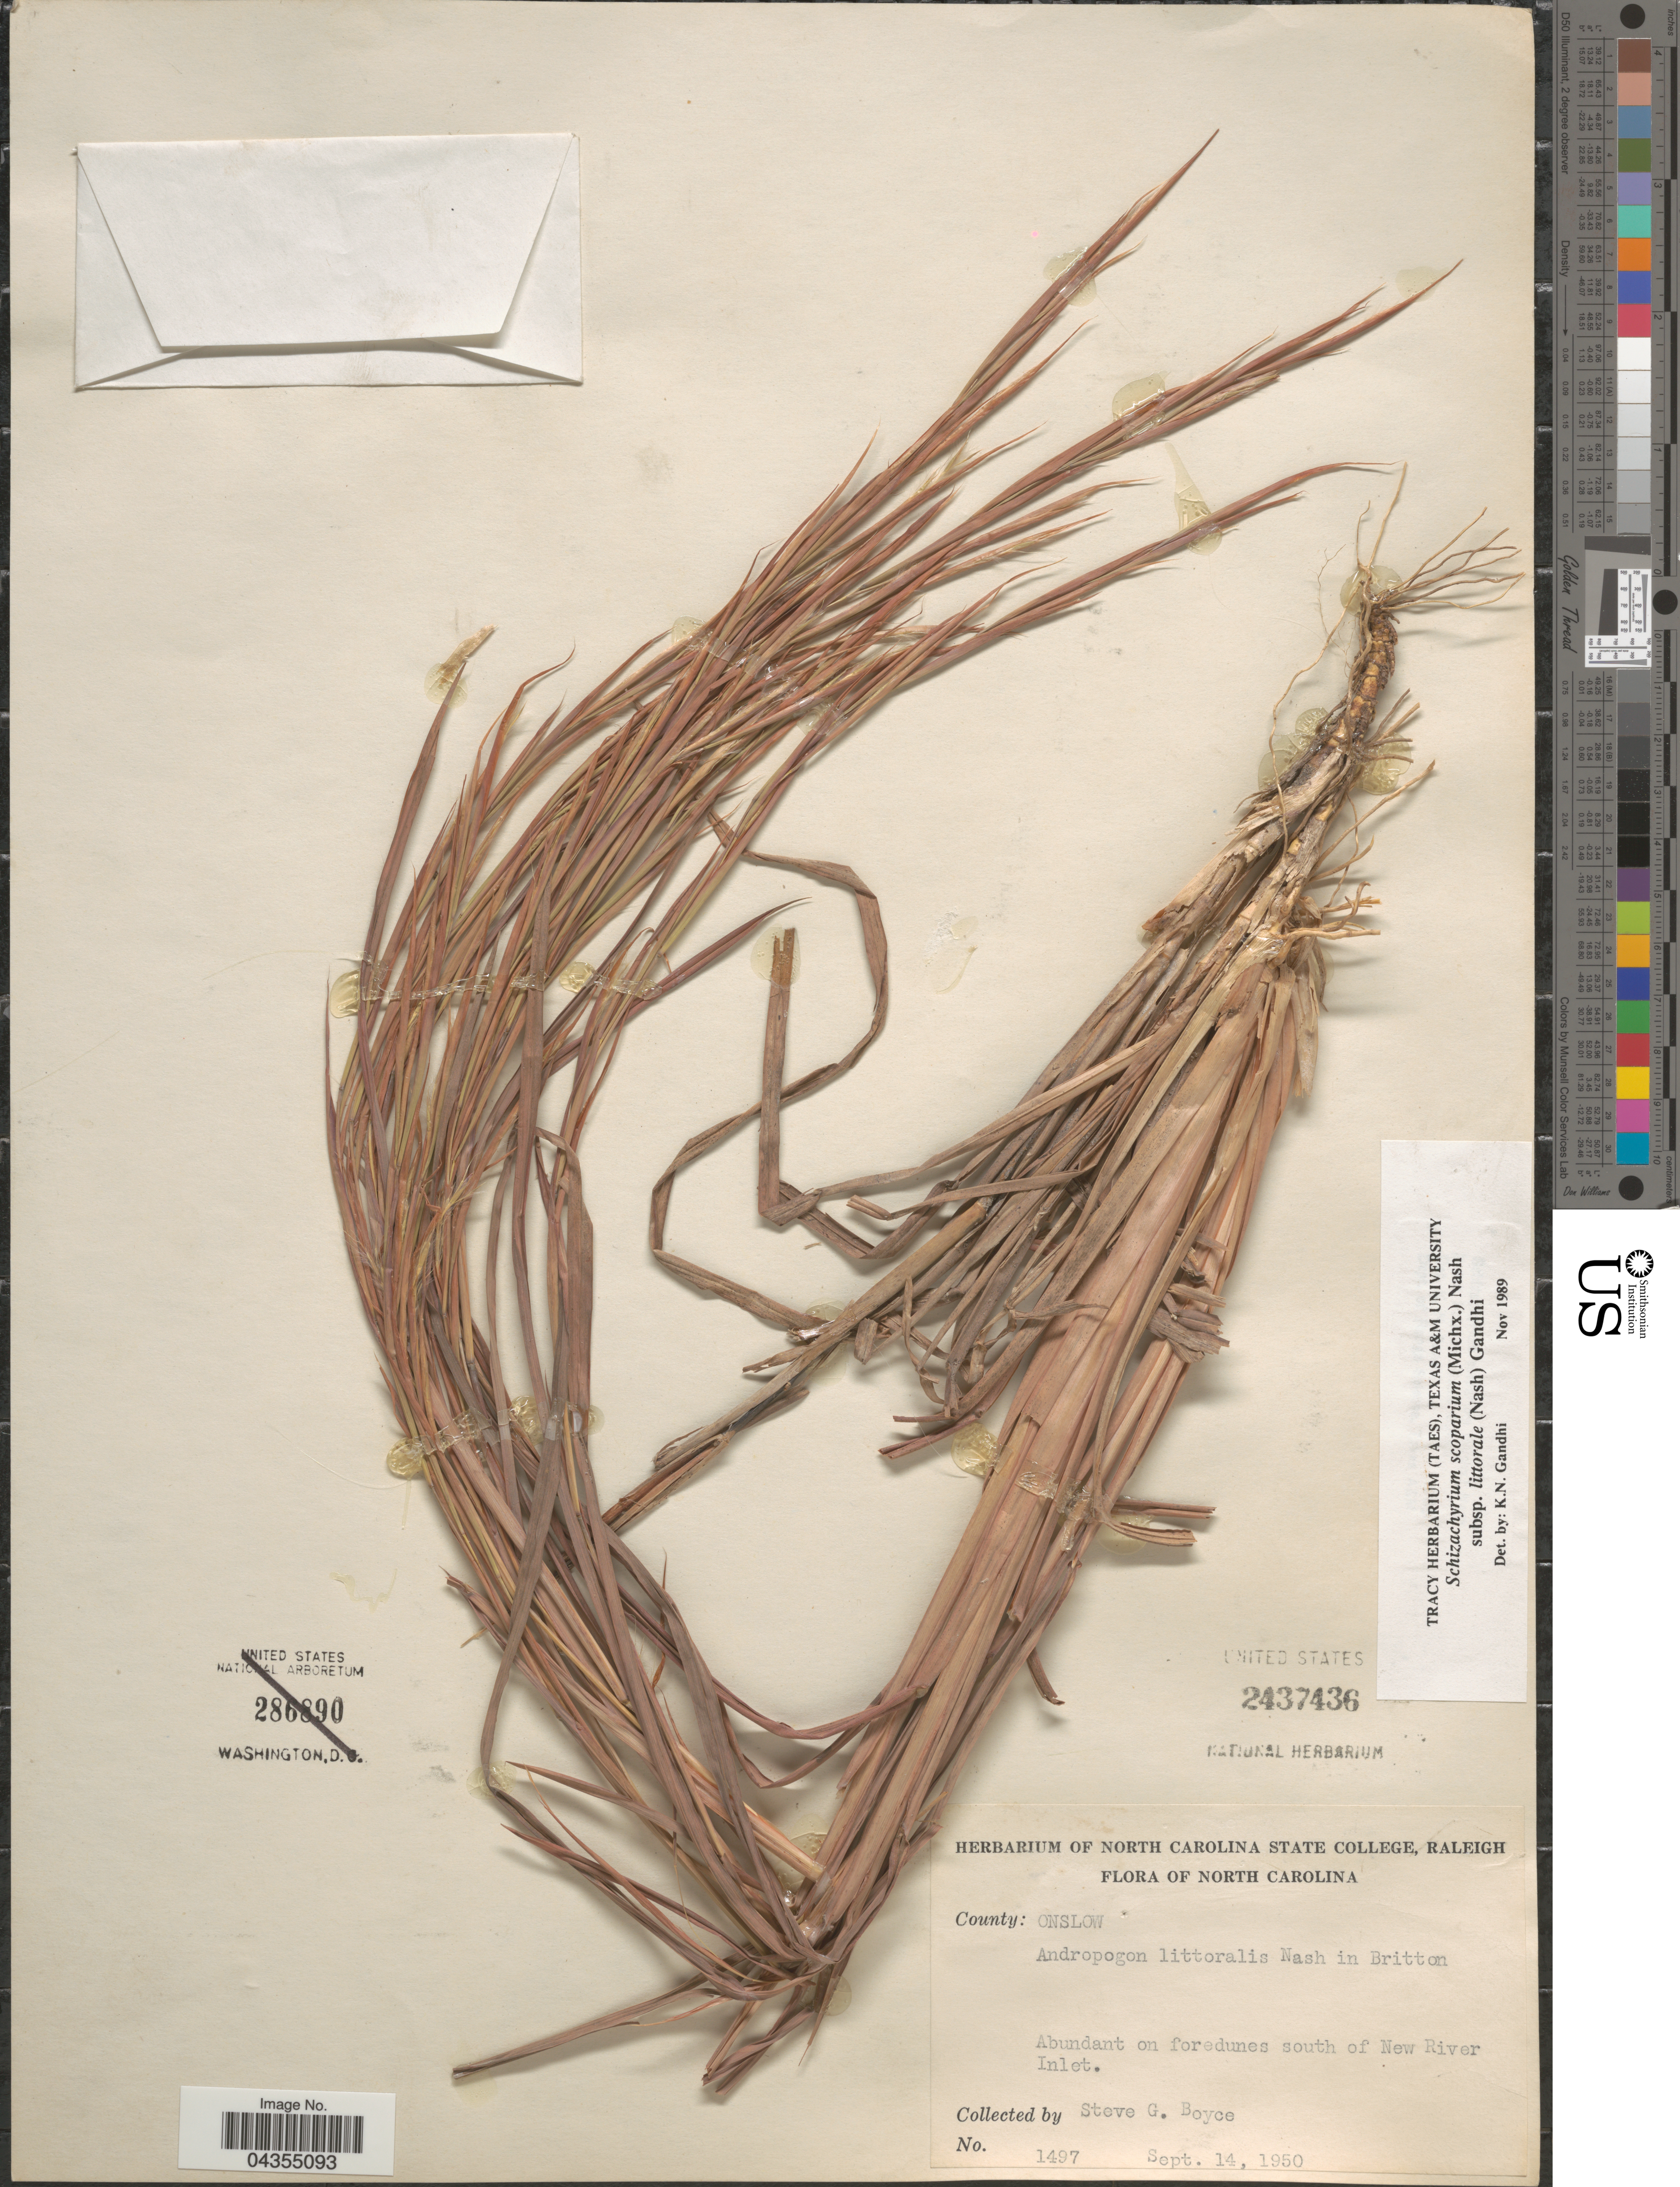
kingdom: Plantae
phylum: Tracheophyta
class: Liliopsida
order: Poales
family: Poaceae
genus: Schizachyrium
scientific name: Schizachyrium scoparium var. littorale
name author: (Nash) Gould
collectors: S. Boyce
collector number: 1497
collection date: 1950-09-14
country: United States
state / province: North Carolina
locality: County: Onslow. Abundant on foredunes south of New River Inlet.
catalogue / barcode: US 2437436